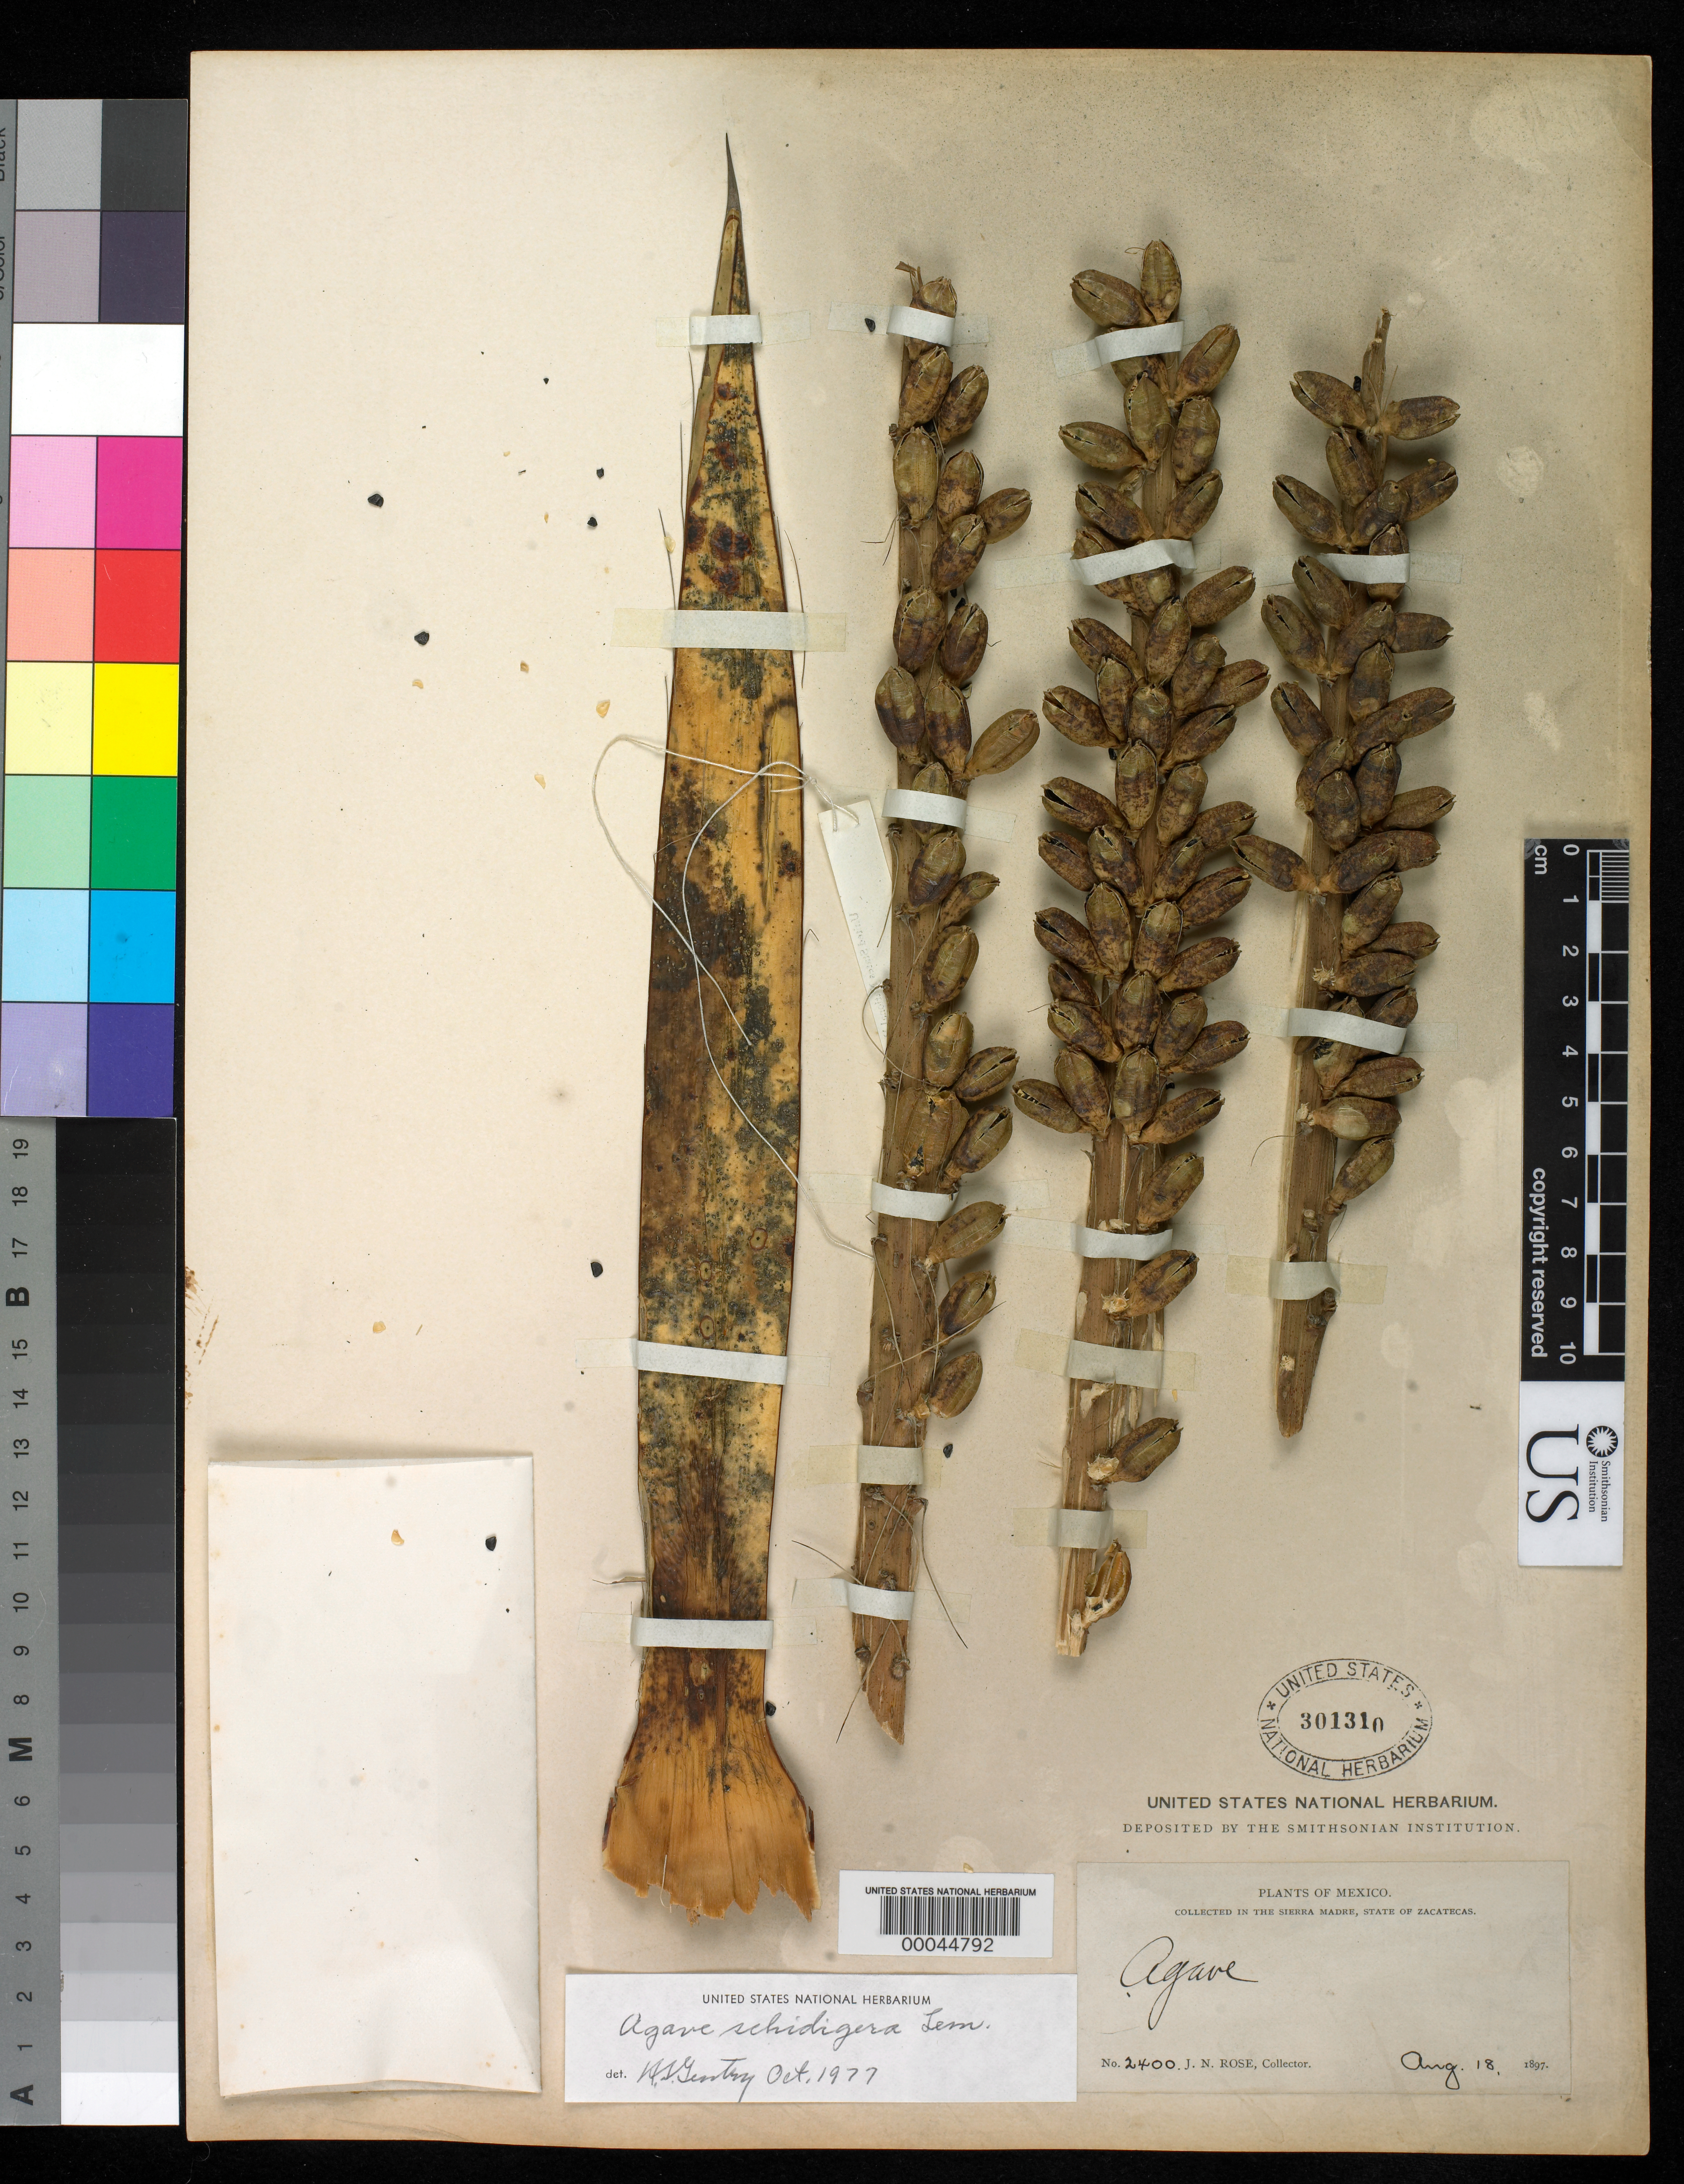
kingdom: Plantae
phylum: Tracheophyta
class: Liliopsida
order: Asparagales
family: Asparagaceae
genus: Agave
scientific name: Agave schidigera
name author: Lem.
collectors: J. N. Rose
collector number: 2400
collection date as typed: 18 Aug 1897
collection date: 1897-08-18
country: Mexico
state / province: Zacatecas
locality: Sierra Madre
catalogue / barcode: US 301310